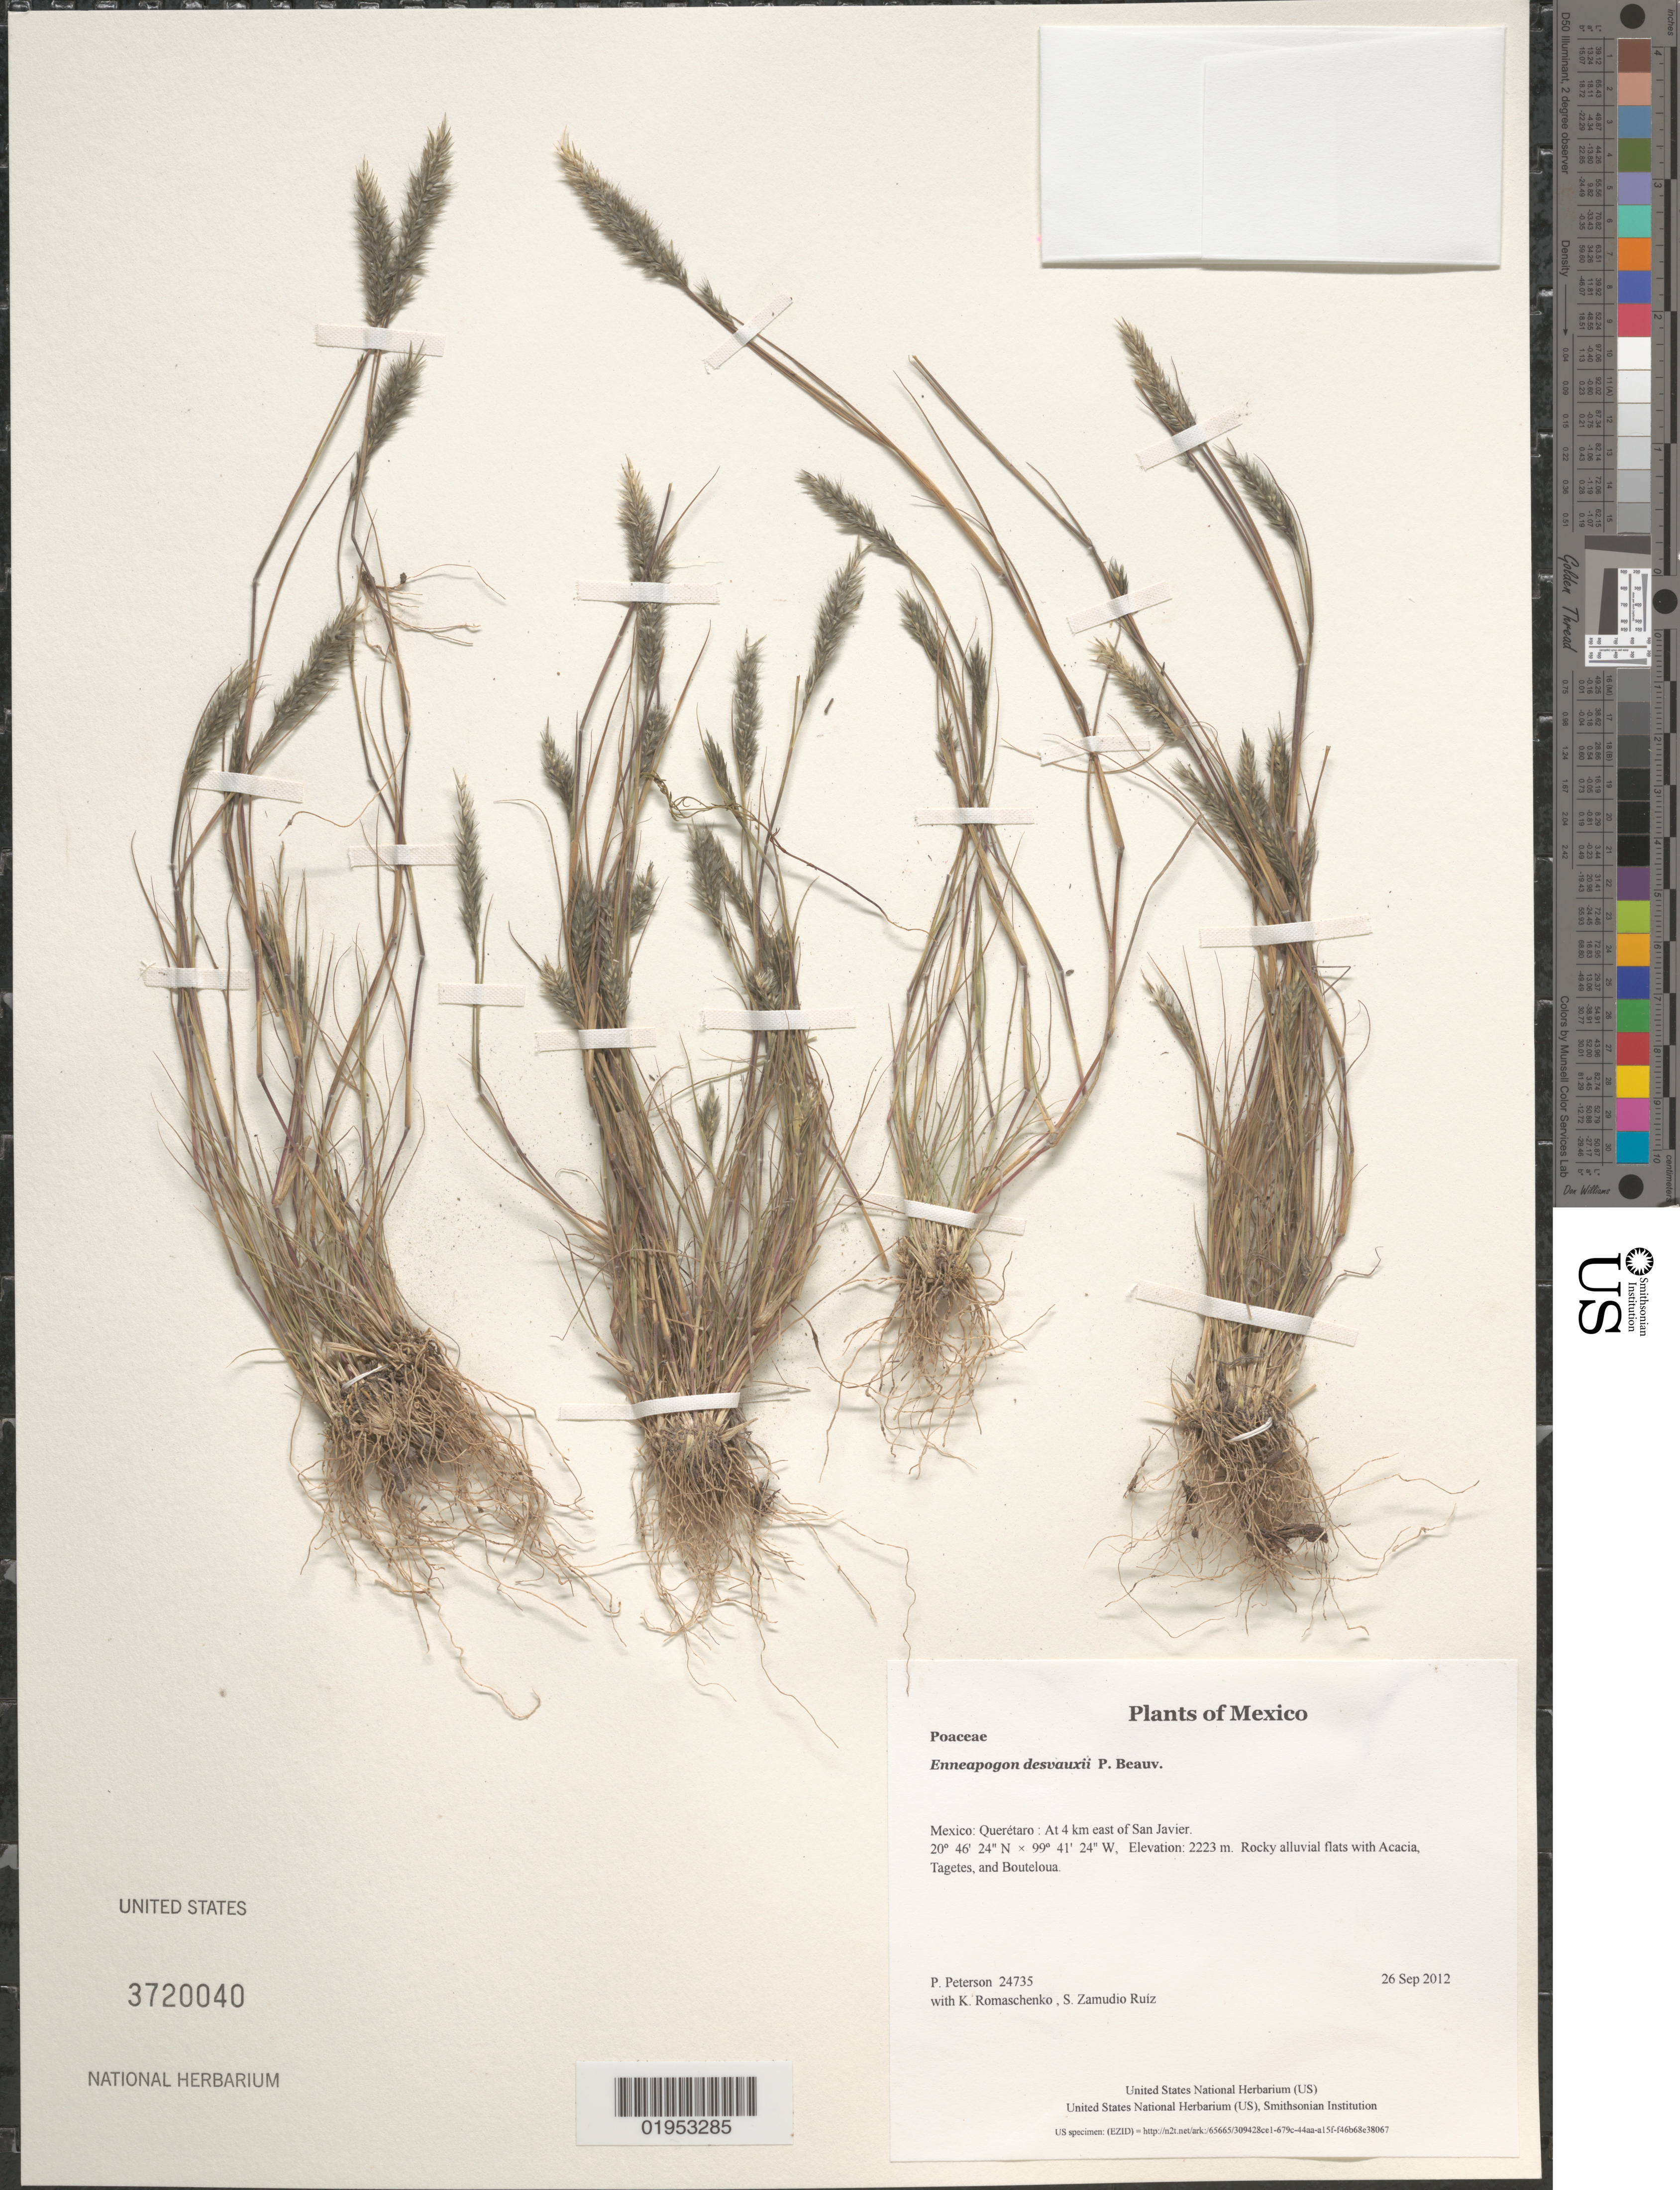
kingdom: Plantae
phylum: Tracheophyta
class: Liliopsida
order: Poales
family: Poaceae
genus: Enneapogon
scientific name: Enneapogon desvauxii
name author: P. Beauv.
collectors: P. M. Peterson, K. Romaschenko & S. Zamudio Ruíz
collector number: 24735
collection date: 2012-09-26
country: Mexico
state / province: Querétaro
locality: At 4 km east of San Javier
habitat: Rocky alluvial flats with Acacia, Tagetes, and Bouteloua.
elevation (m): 2223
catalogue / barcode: US 3720040